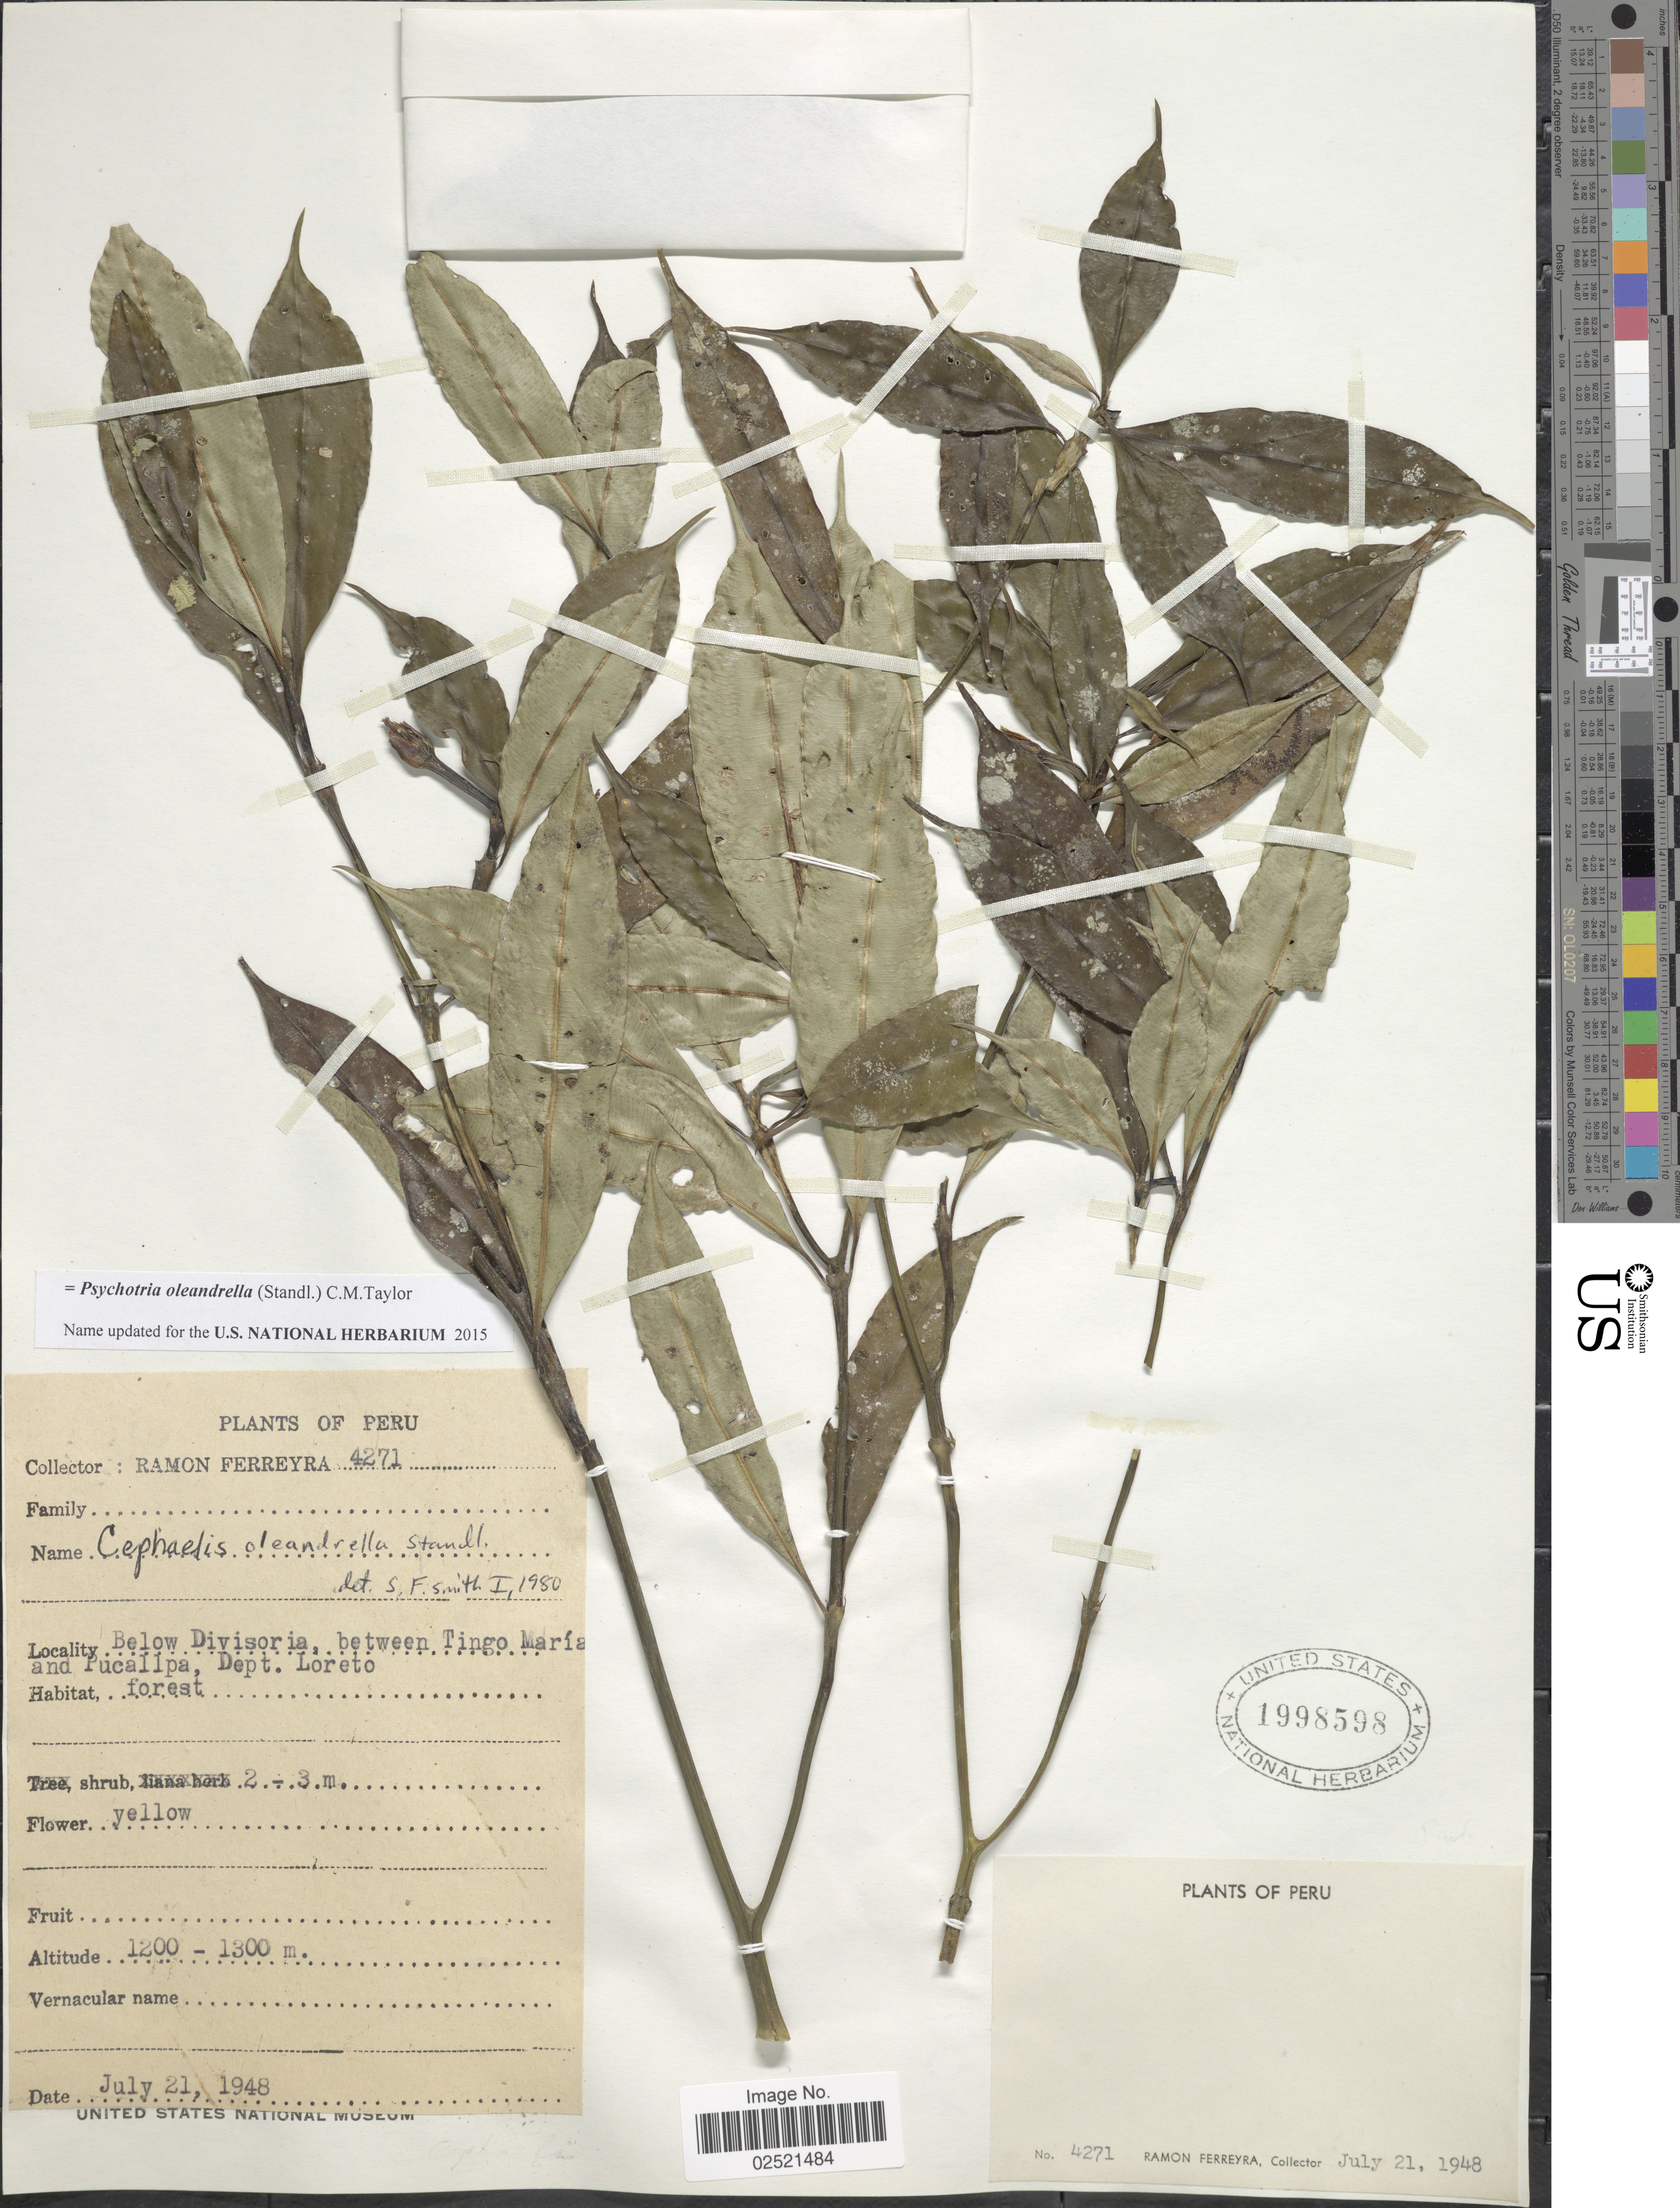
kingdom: Plantae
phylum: Tracheophyta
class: Magnoliopsida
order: Gentianales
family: Rubiaceae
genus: Psychotria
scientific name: Psychotria oleandrella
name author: (Standl.) C.M. Taylor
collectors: R. A. Ferreyra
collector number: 4271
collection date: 1948-07-21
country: Peru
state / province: Loreto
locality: Below Divisoria, between Tingo Maria and Pucallpa.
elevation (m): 1200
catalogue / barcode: US 1998598